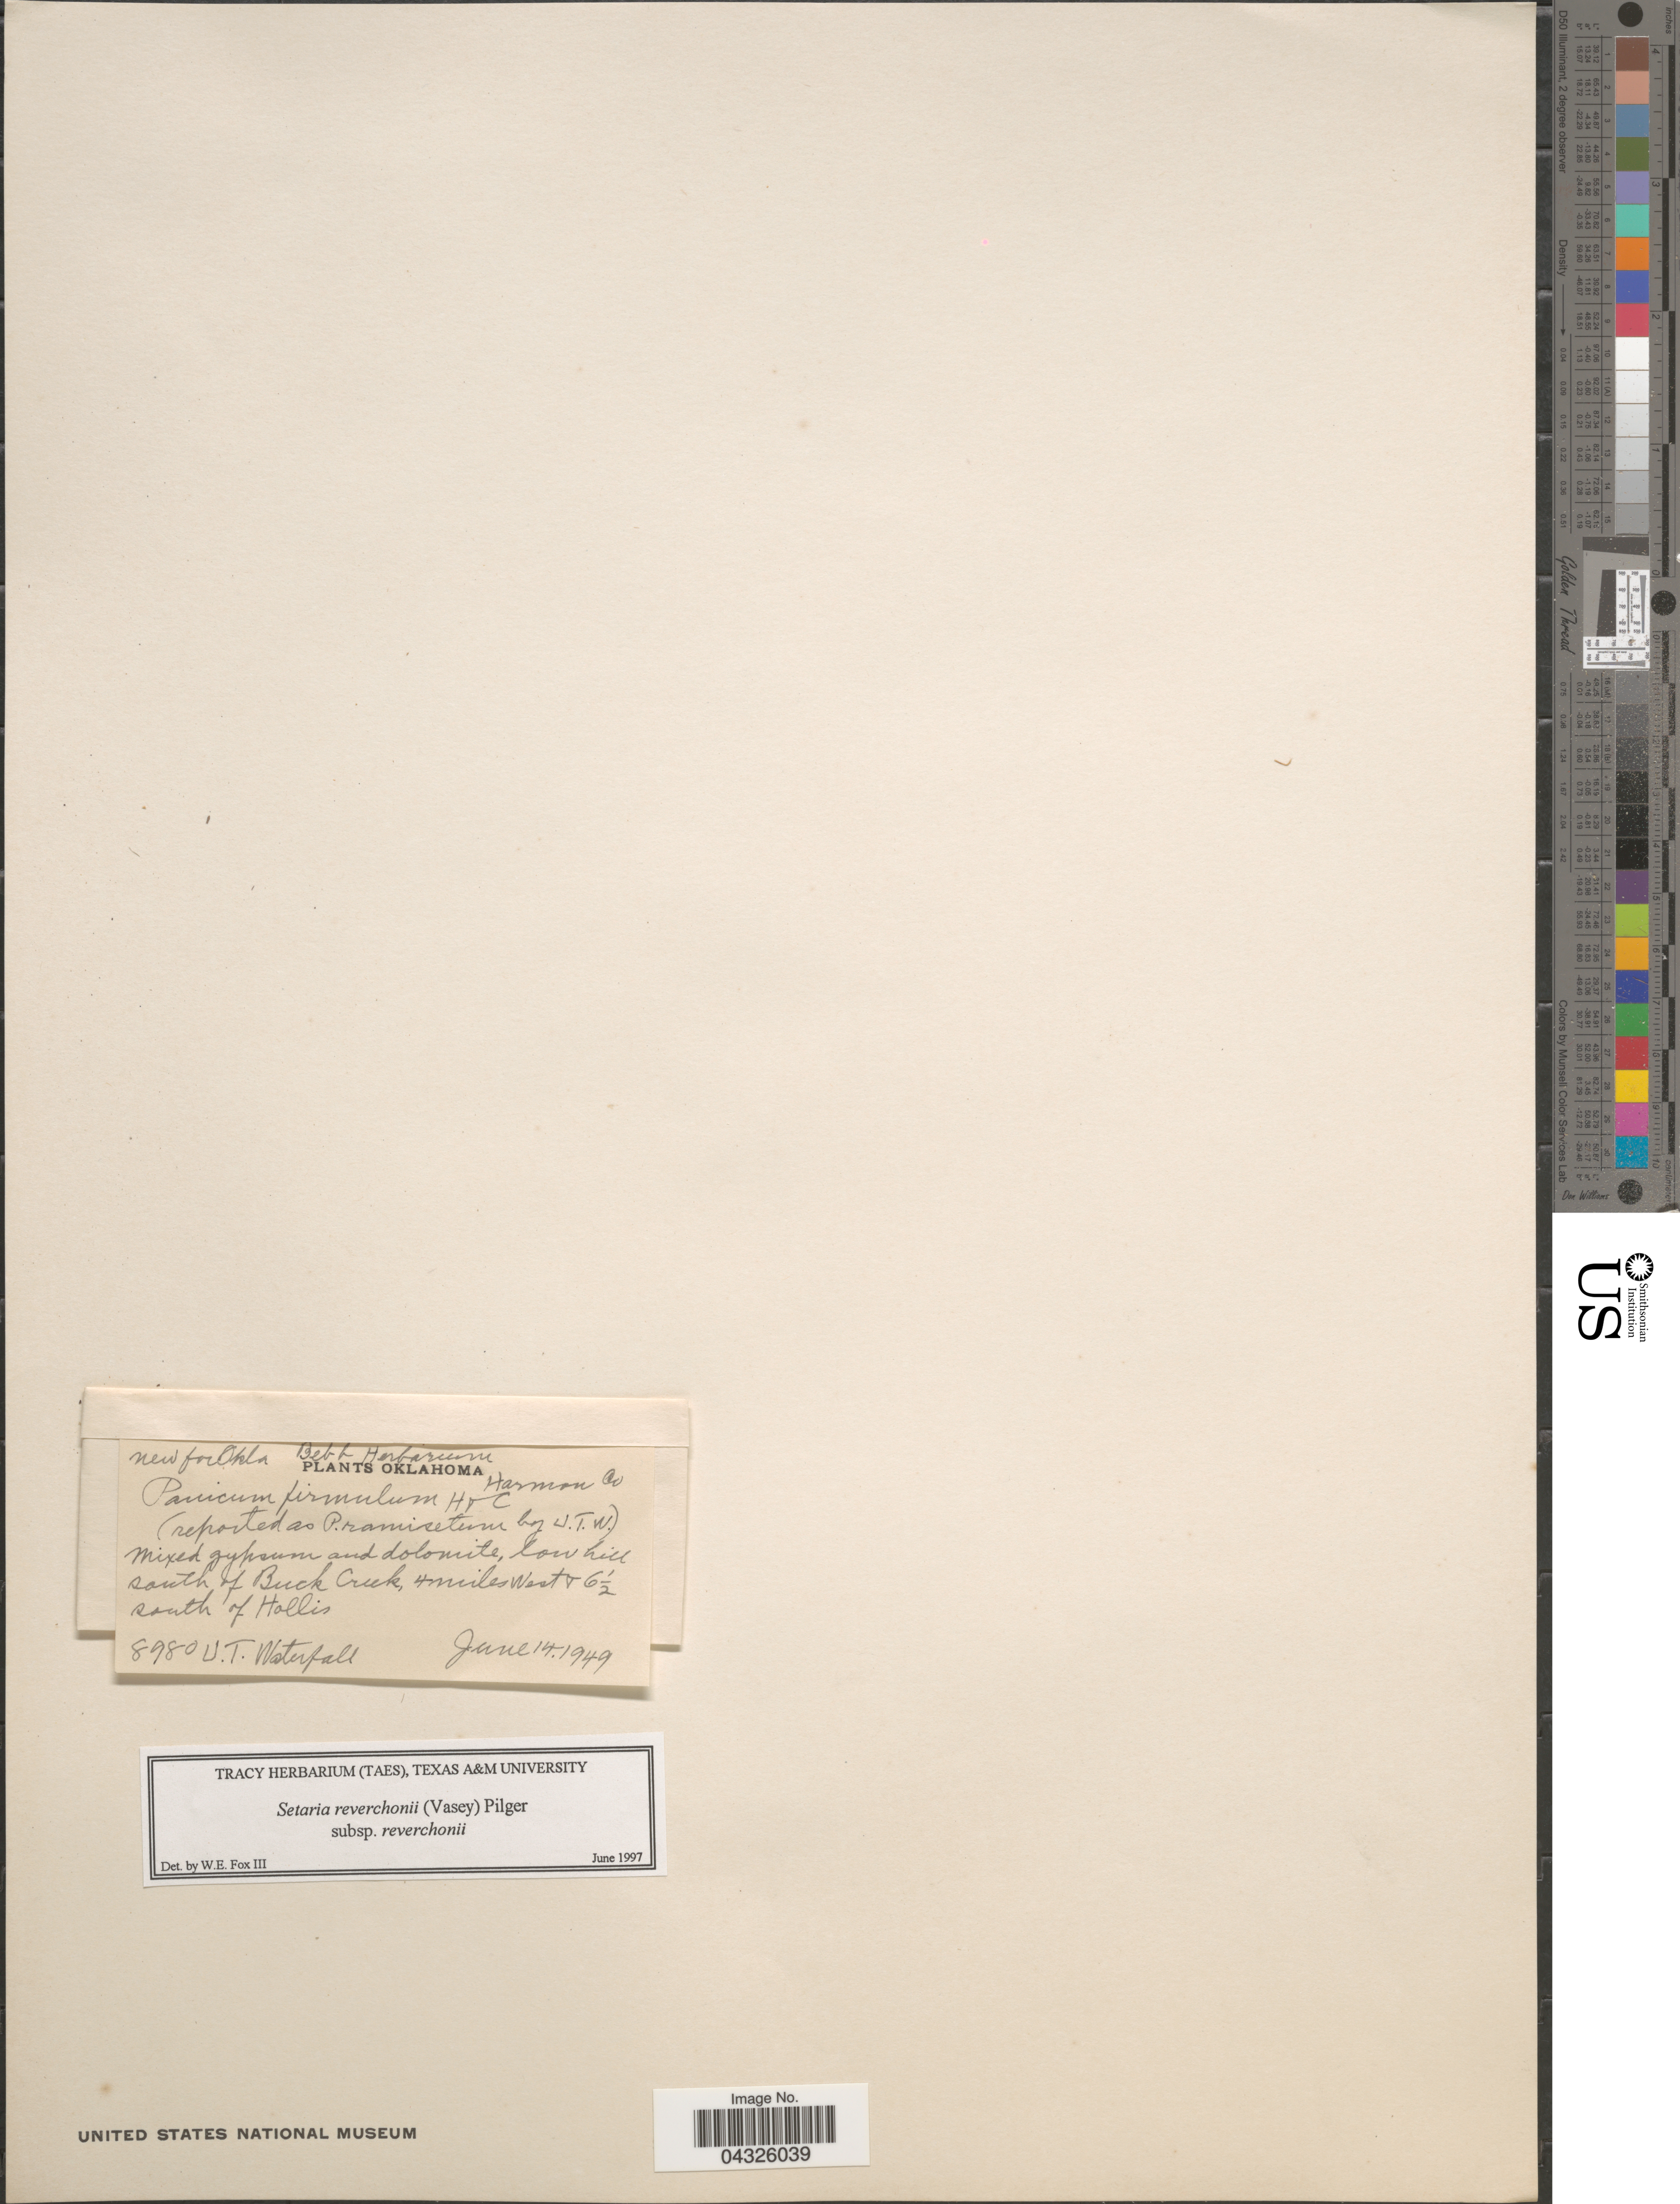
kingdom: Plantae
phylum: Tracheophyta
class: Liliopsida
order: Poales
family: Poaceae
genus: Setaria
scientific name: Setaria reverchonii subsp. reverchonii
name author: (Vasey) Pilg.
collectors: U. T. Waterfall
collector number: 8980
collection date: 1949-06-14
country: United States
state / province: Oklahoma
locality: Low hill south of Buck Creek, 4 miles west & 6½ south of Hollis.